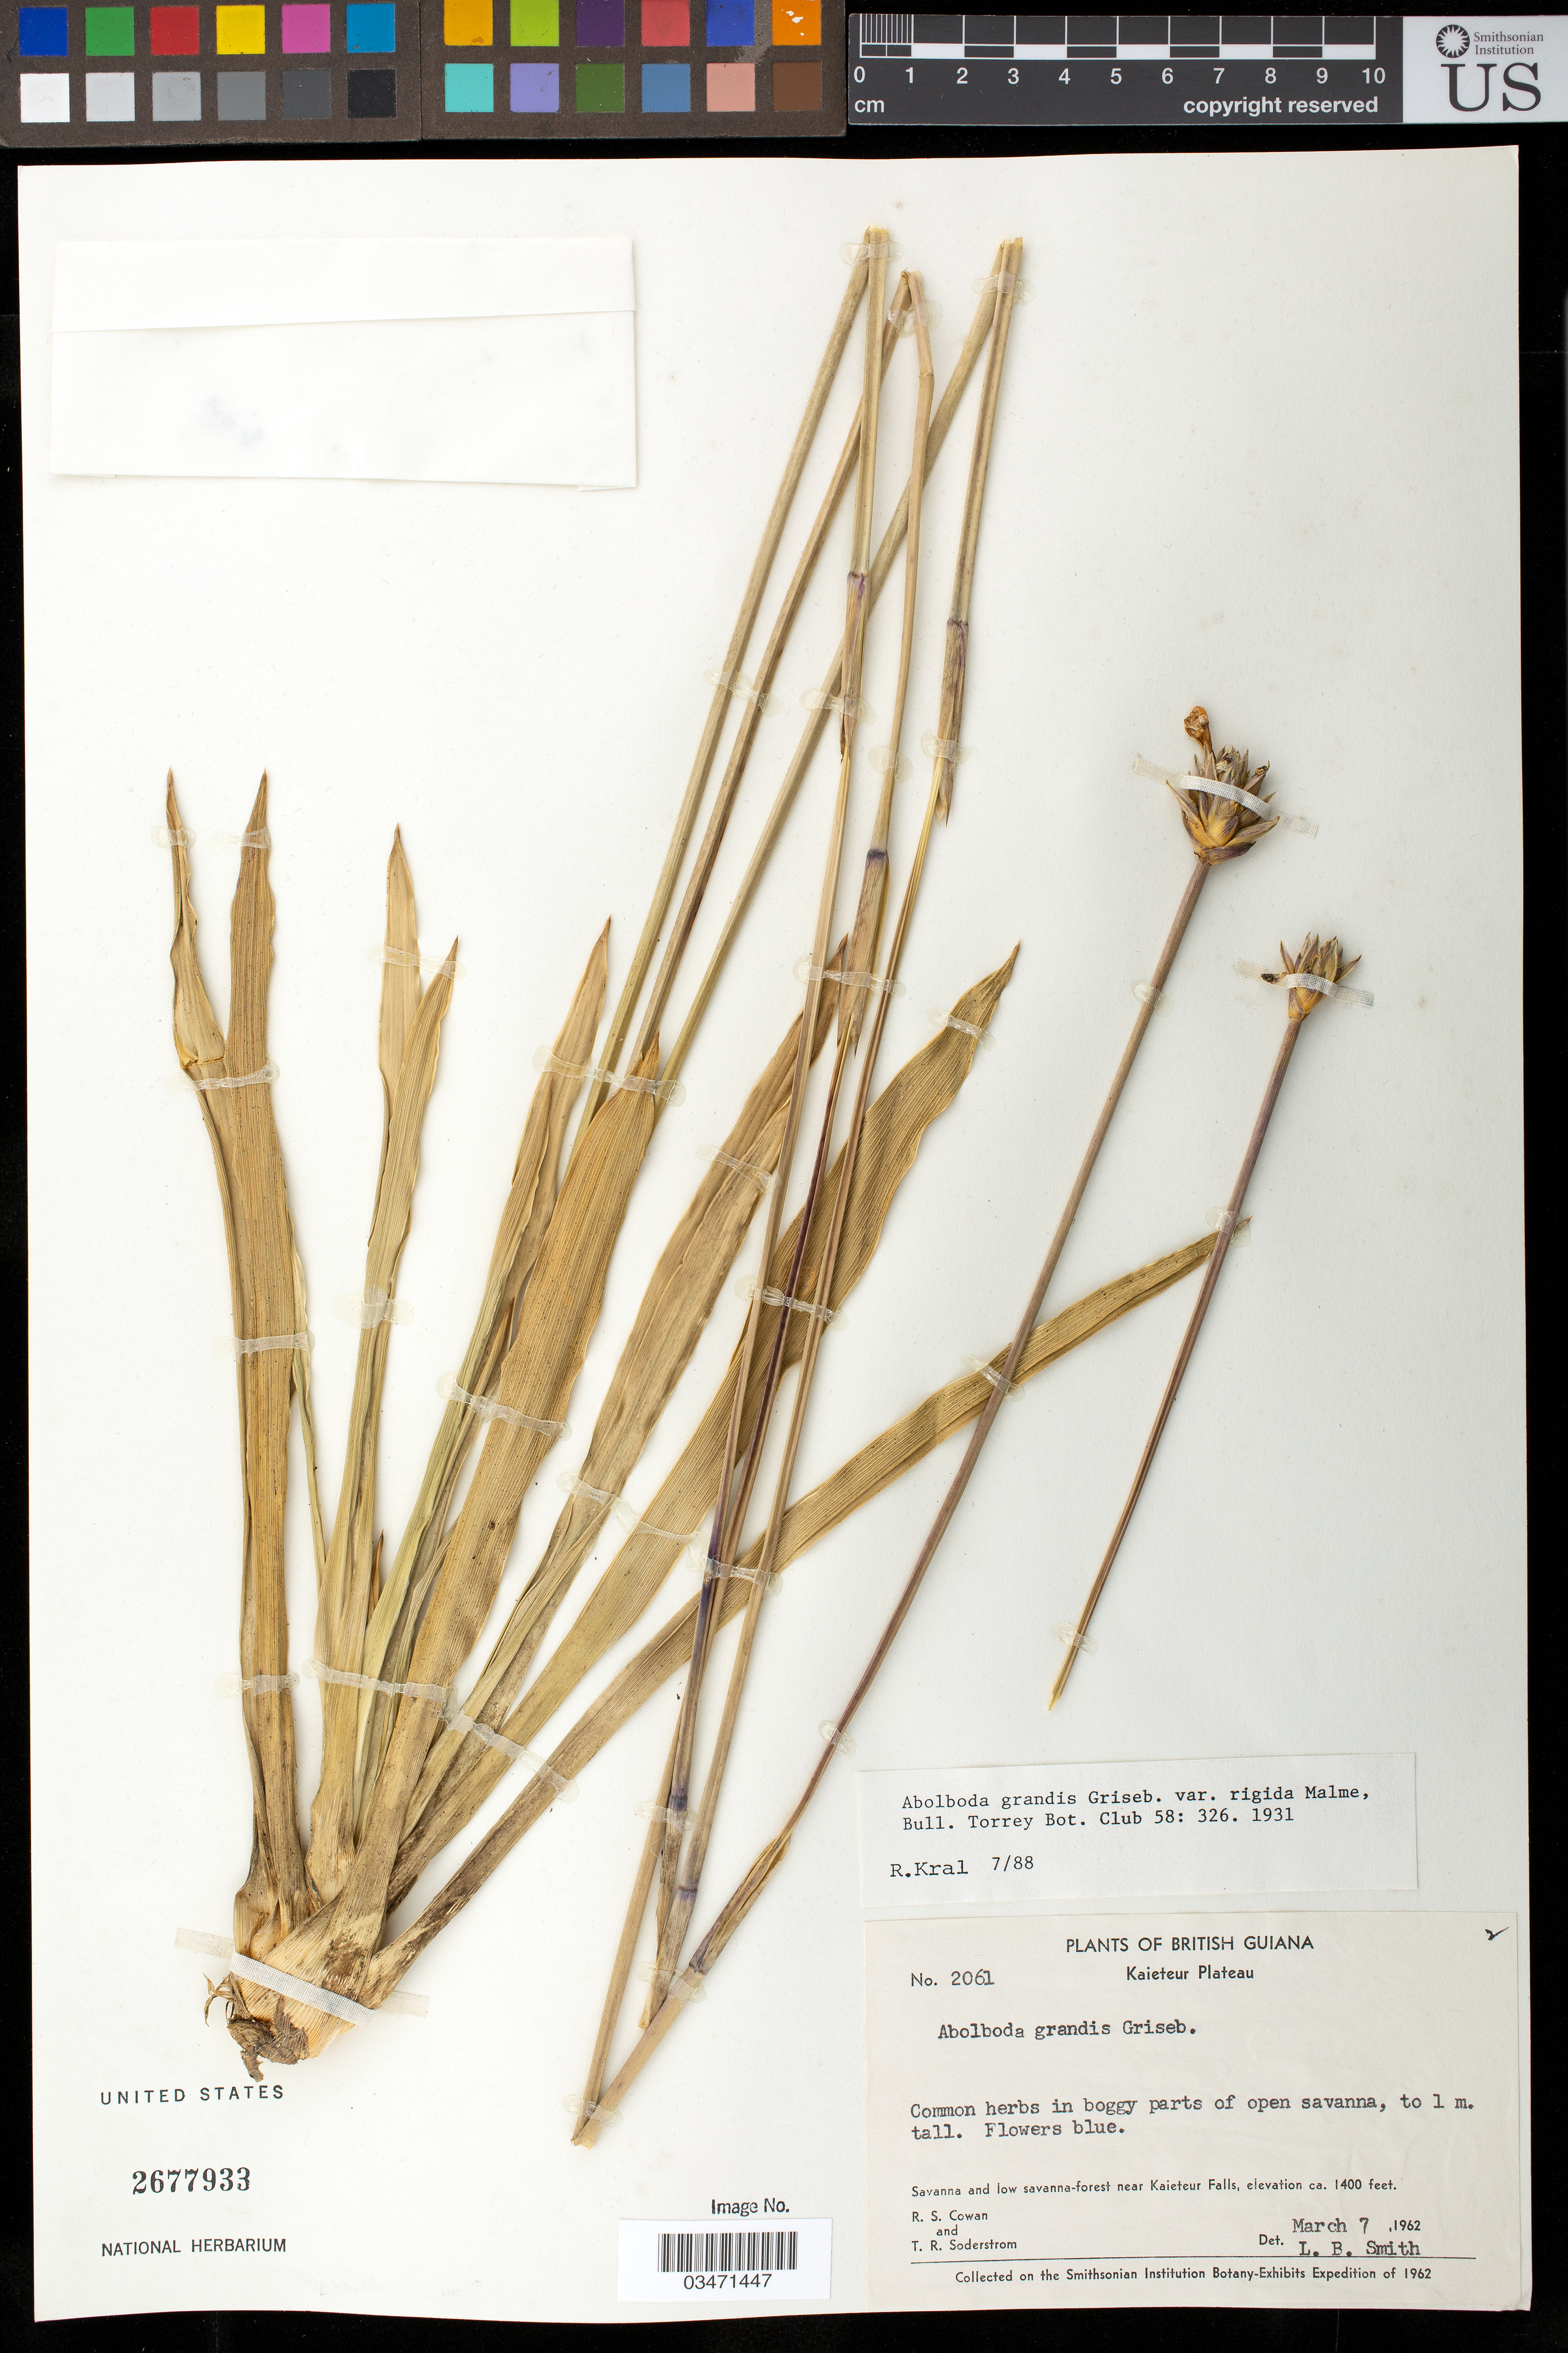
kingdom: Plantae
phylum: Tracheophyta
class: Liliopsida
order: Poales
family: Xyridaceae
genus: Abolboda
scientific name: Abolboda grandis var. rigida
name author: Malme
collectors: R. S. Cowan & T. R. Soderstrom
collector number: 2061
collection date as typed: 7 Mar 1962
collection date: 1962-03-07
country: Guyana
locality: near Kaieteur Falls.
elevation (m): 427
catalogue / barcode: US 2677933